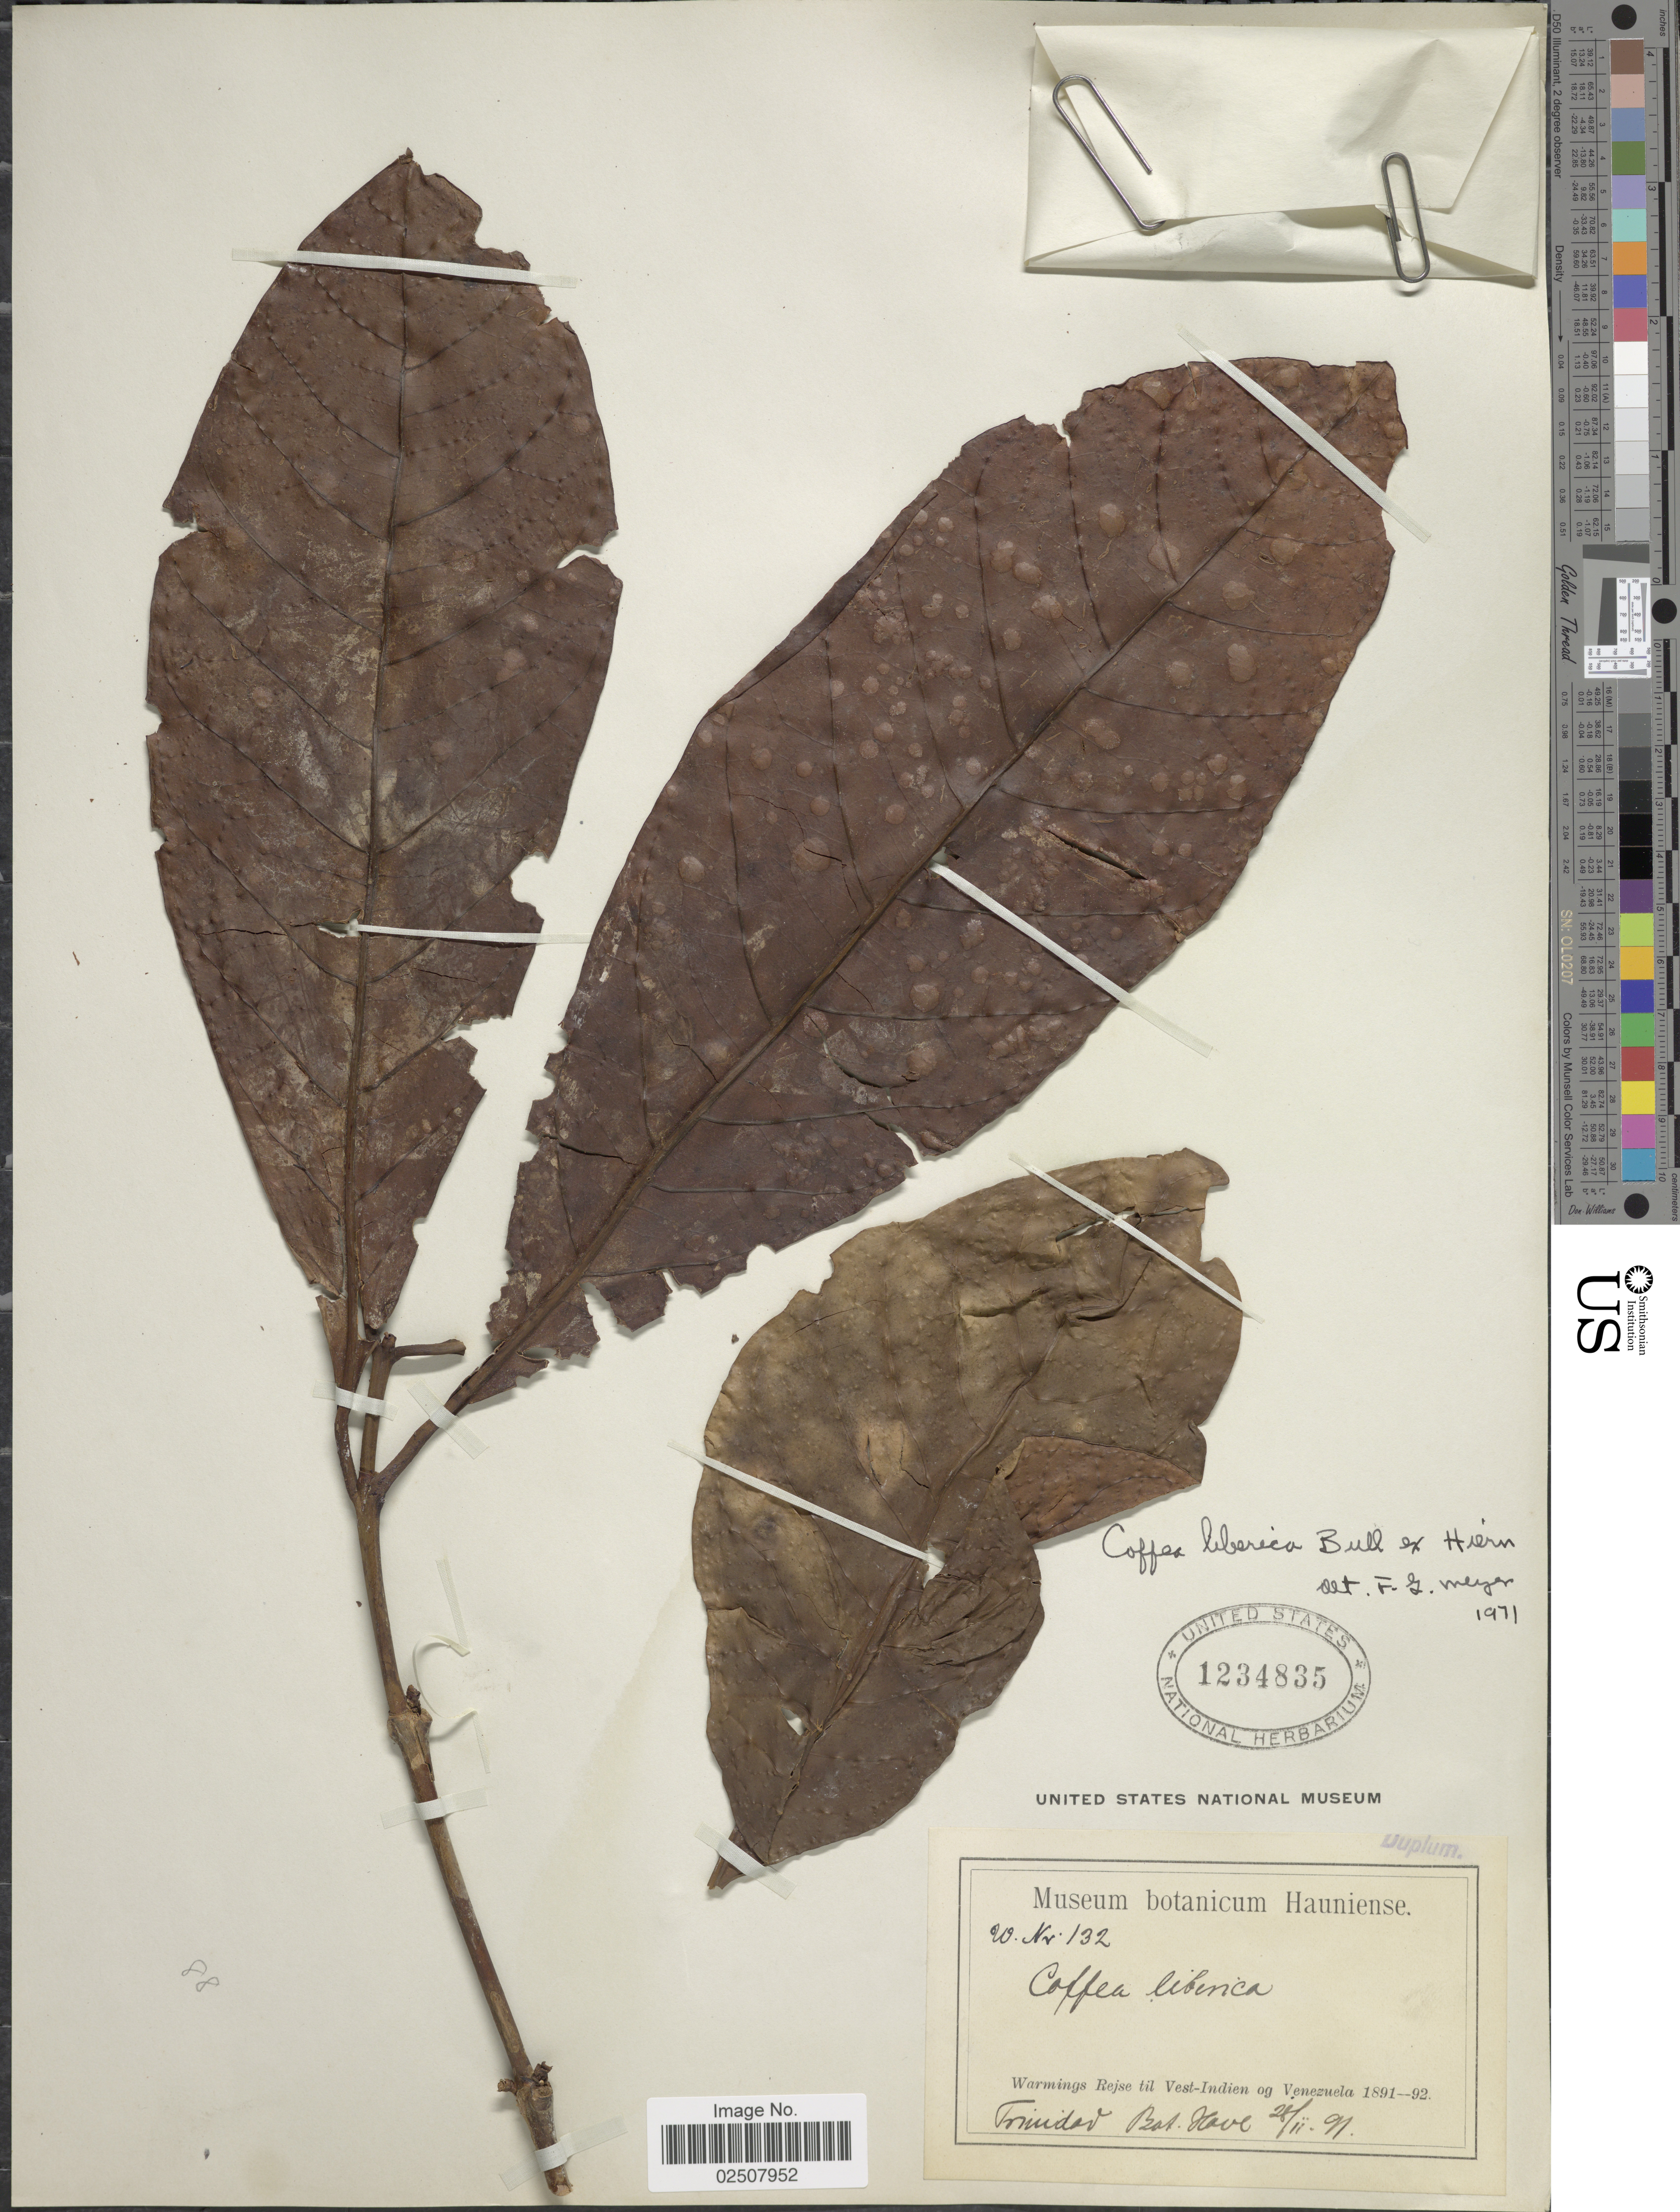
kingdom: Plantae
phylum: Tracheophyta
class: Magnoliopsida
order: Gentianales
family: Rubiaceae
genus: Coffea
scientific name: Coffea liberica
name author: Hiern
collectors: Warming, --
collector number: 132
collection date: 1891-02-28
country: Trinidad and Tobago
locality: Vest-Indien og Venezuela. Trinidad Bot. Cave. [interpreted]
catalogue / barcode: US 1234835